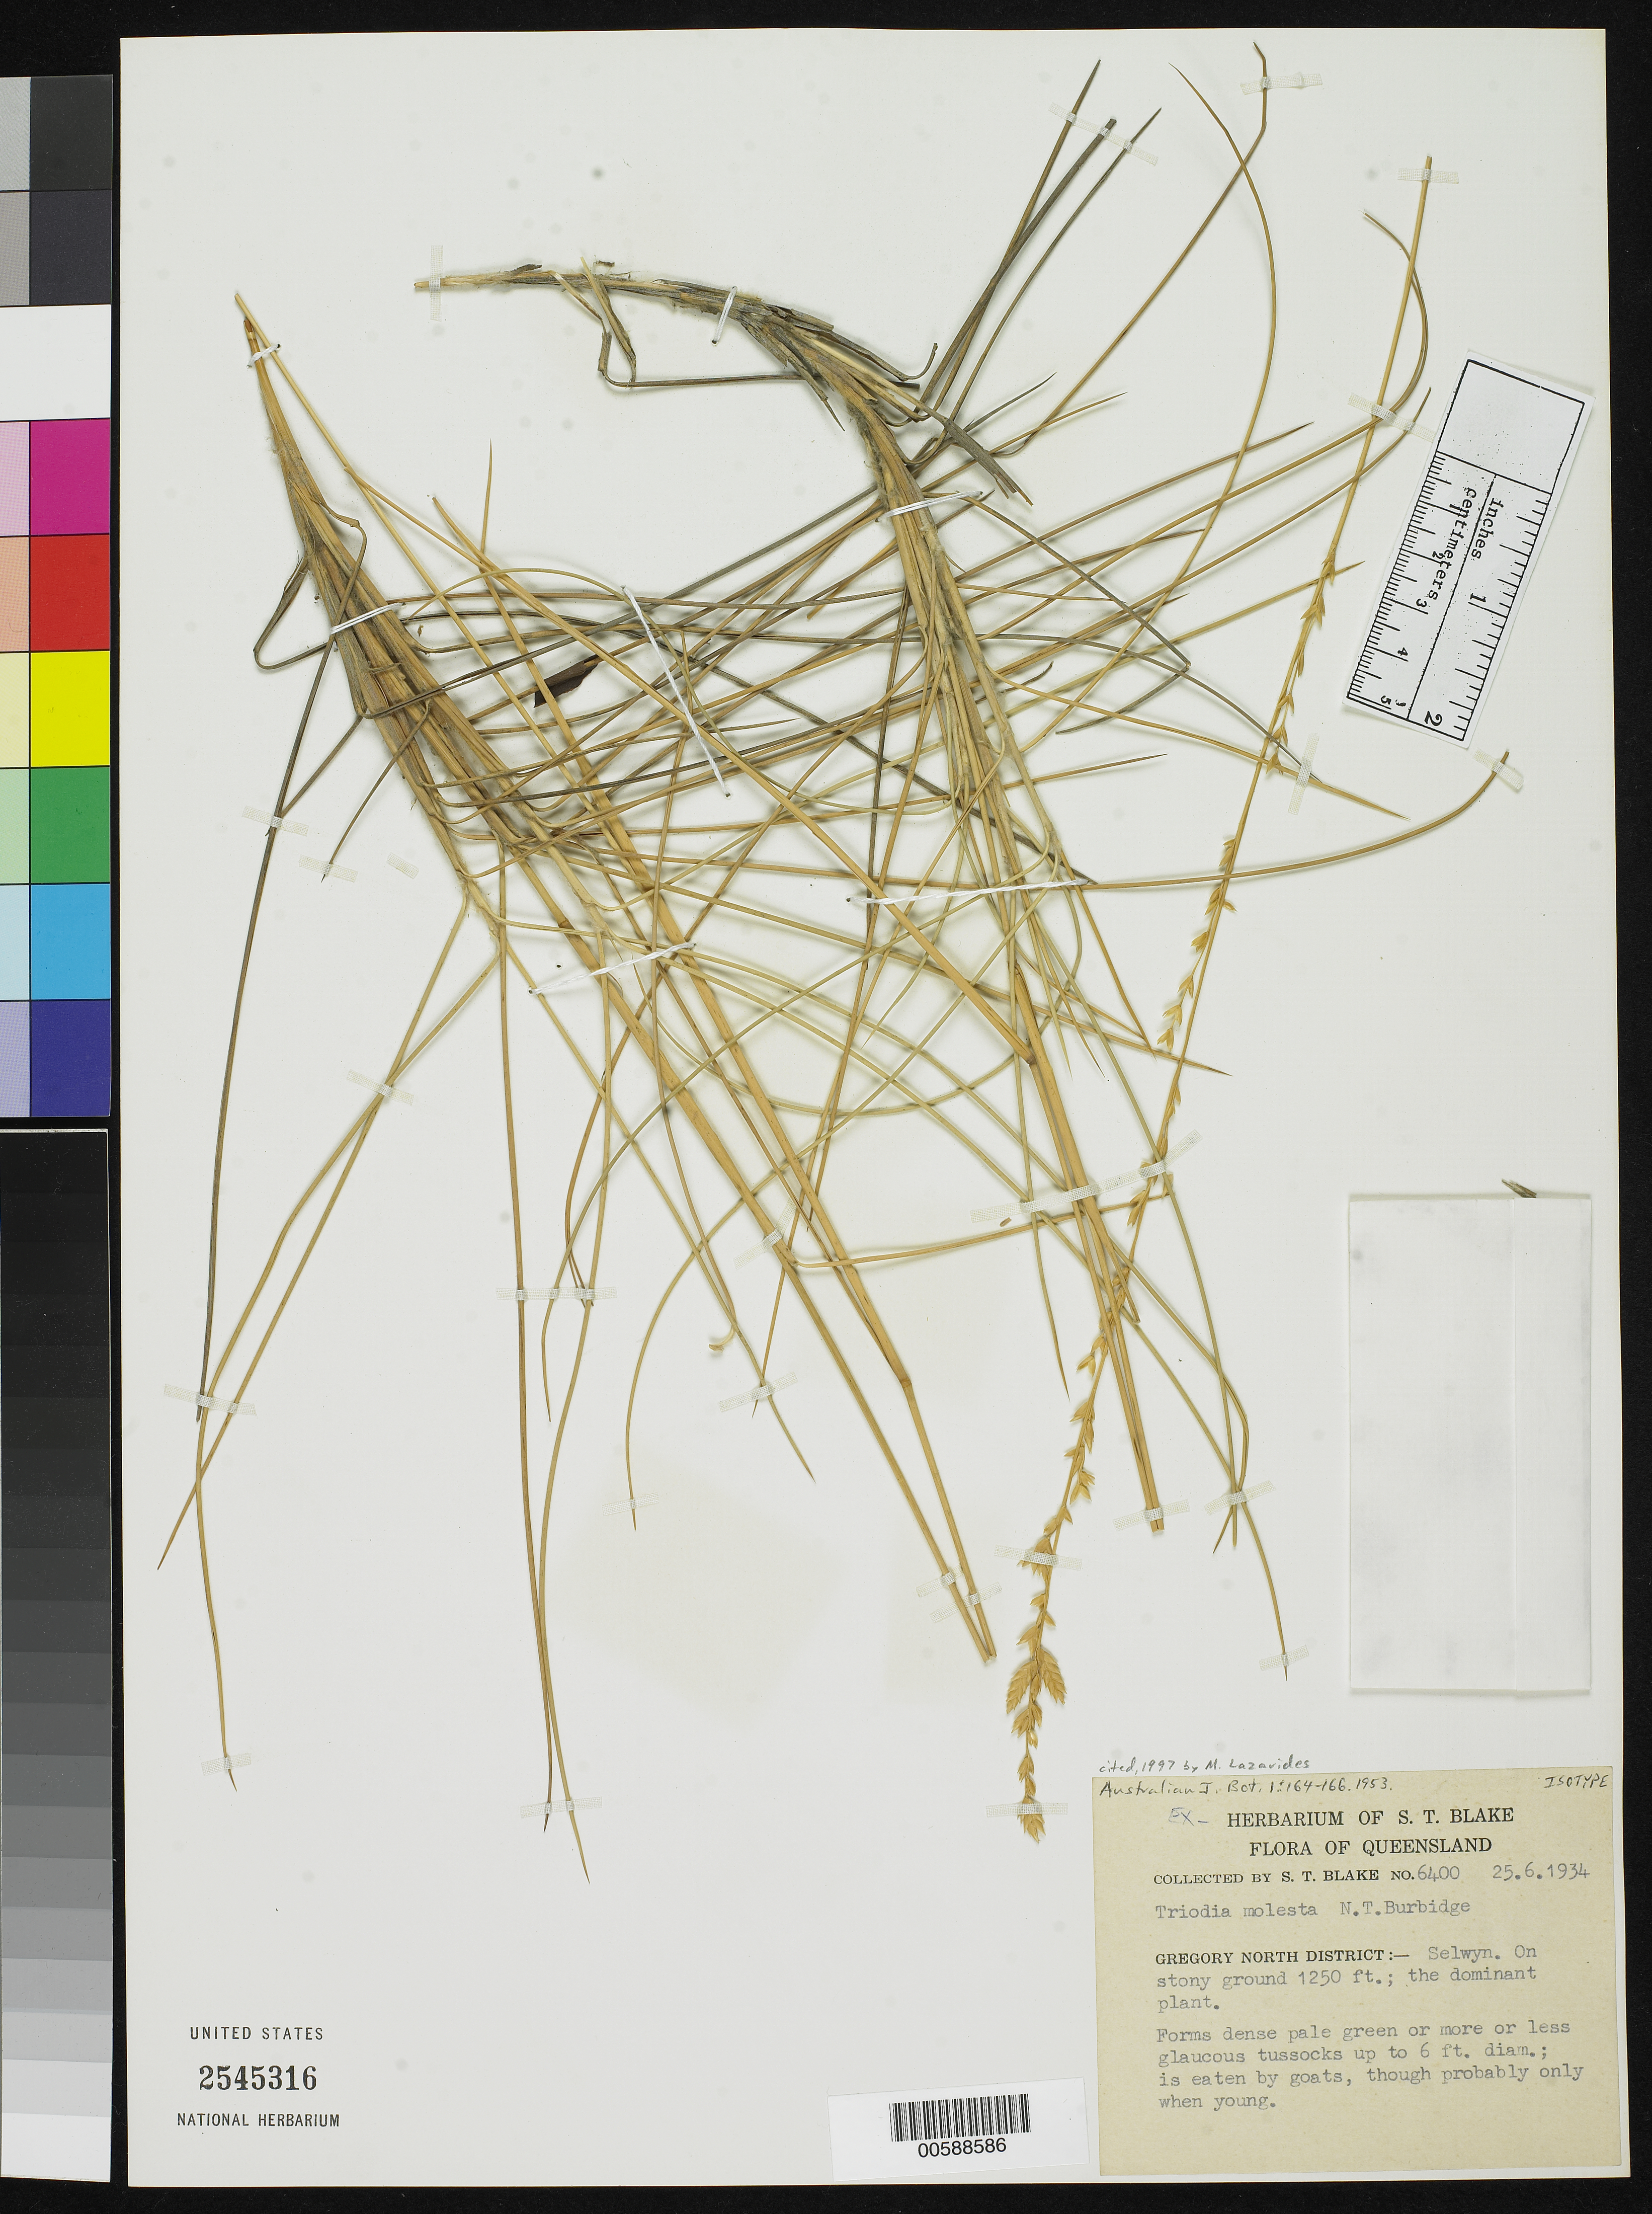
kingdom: Plantae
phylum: Tracheophyta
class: Liliopsida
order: Poales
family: Poaceae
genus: Triodia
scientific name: Triodia molesta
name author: N.T. Burb.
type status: Isotype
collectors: S. T. Blake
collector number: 6400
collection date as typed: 26 Jun 1934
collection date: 1934-06-26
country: Australia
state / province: Queensland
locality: Gregory North District, Selwyn.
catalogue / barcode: US 2545316